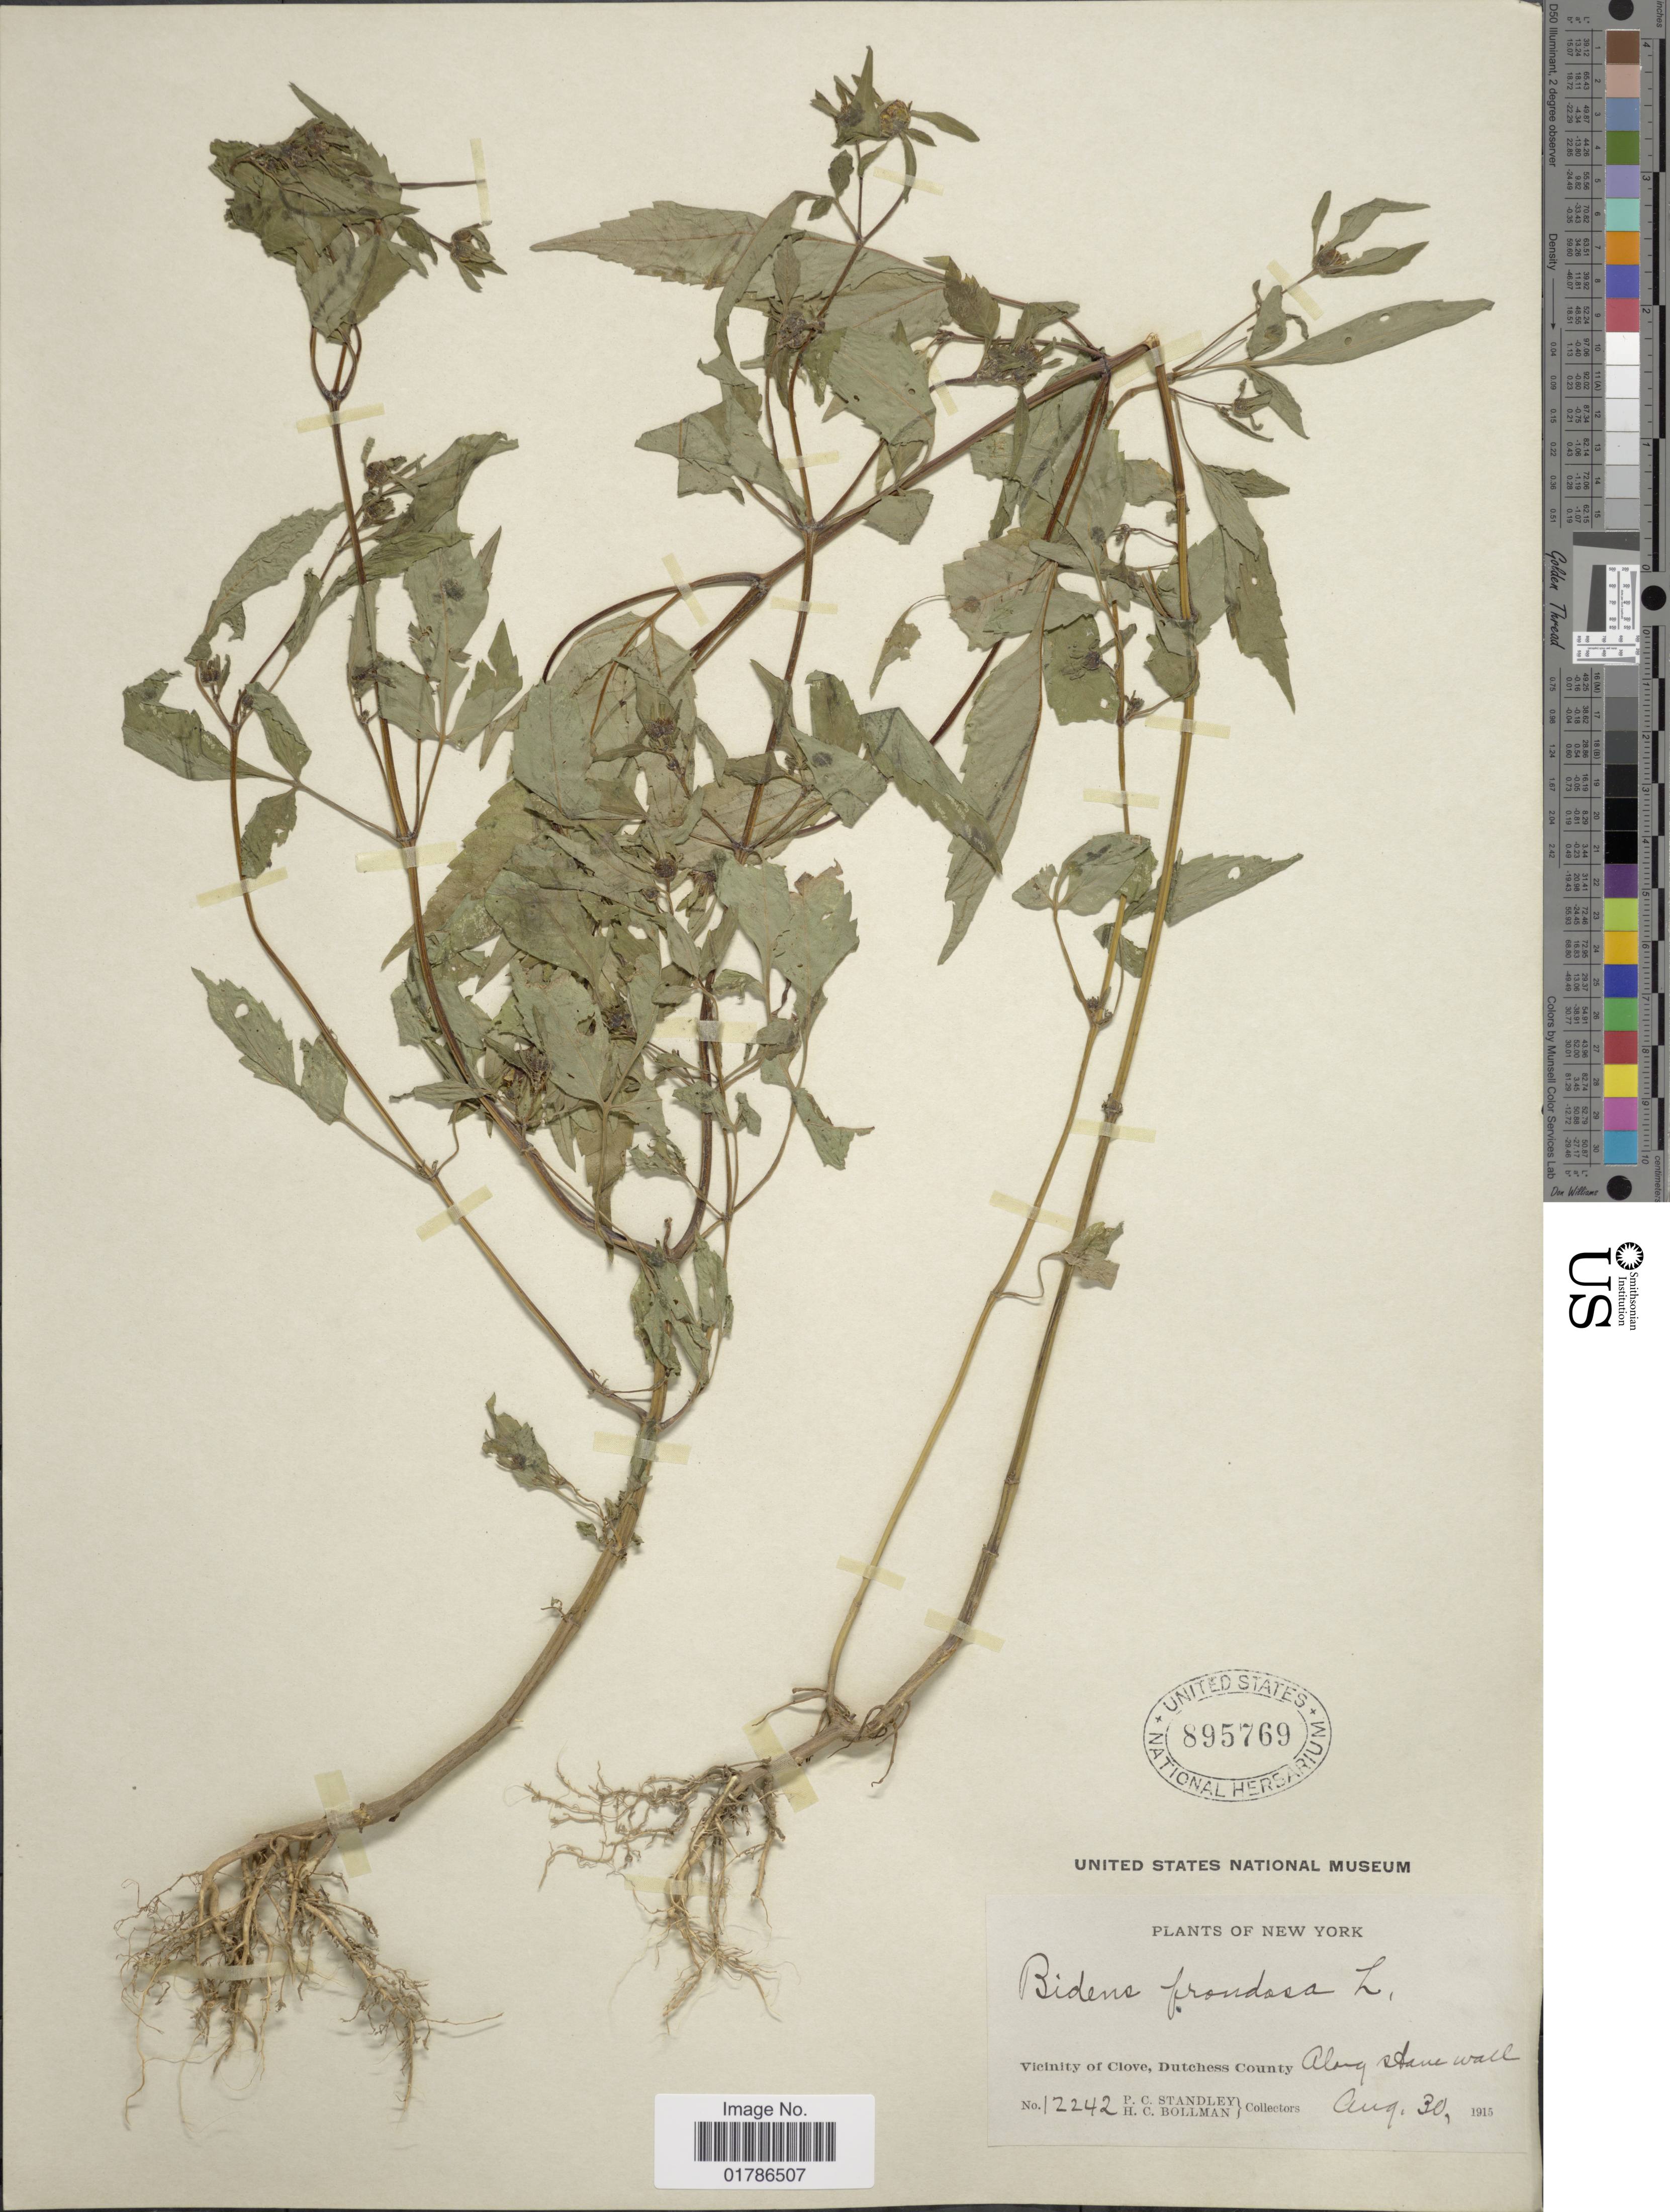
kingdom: Plantae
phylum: Tracheophyta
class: Magnoliopsida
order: Asterales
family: Asteraceae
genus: Bidens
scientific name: Bidens frondosa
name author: L.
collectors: P. C. Standley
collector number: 12242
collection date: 1915-08-30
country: United States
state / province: New York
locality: Vicinity of Clove, Dutchess County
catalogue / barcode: US 895769